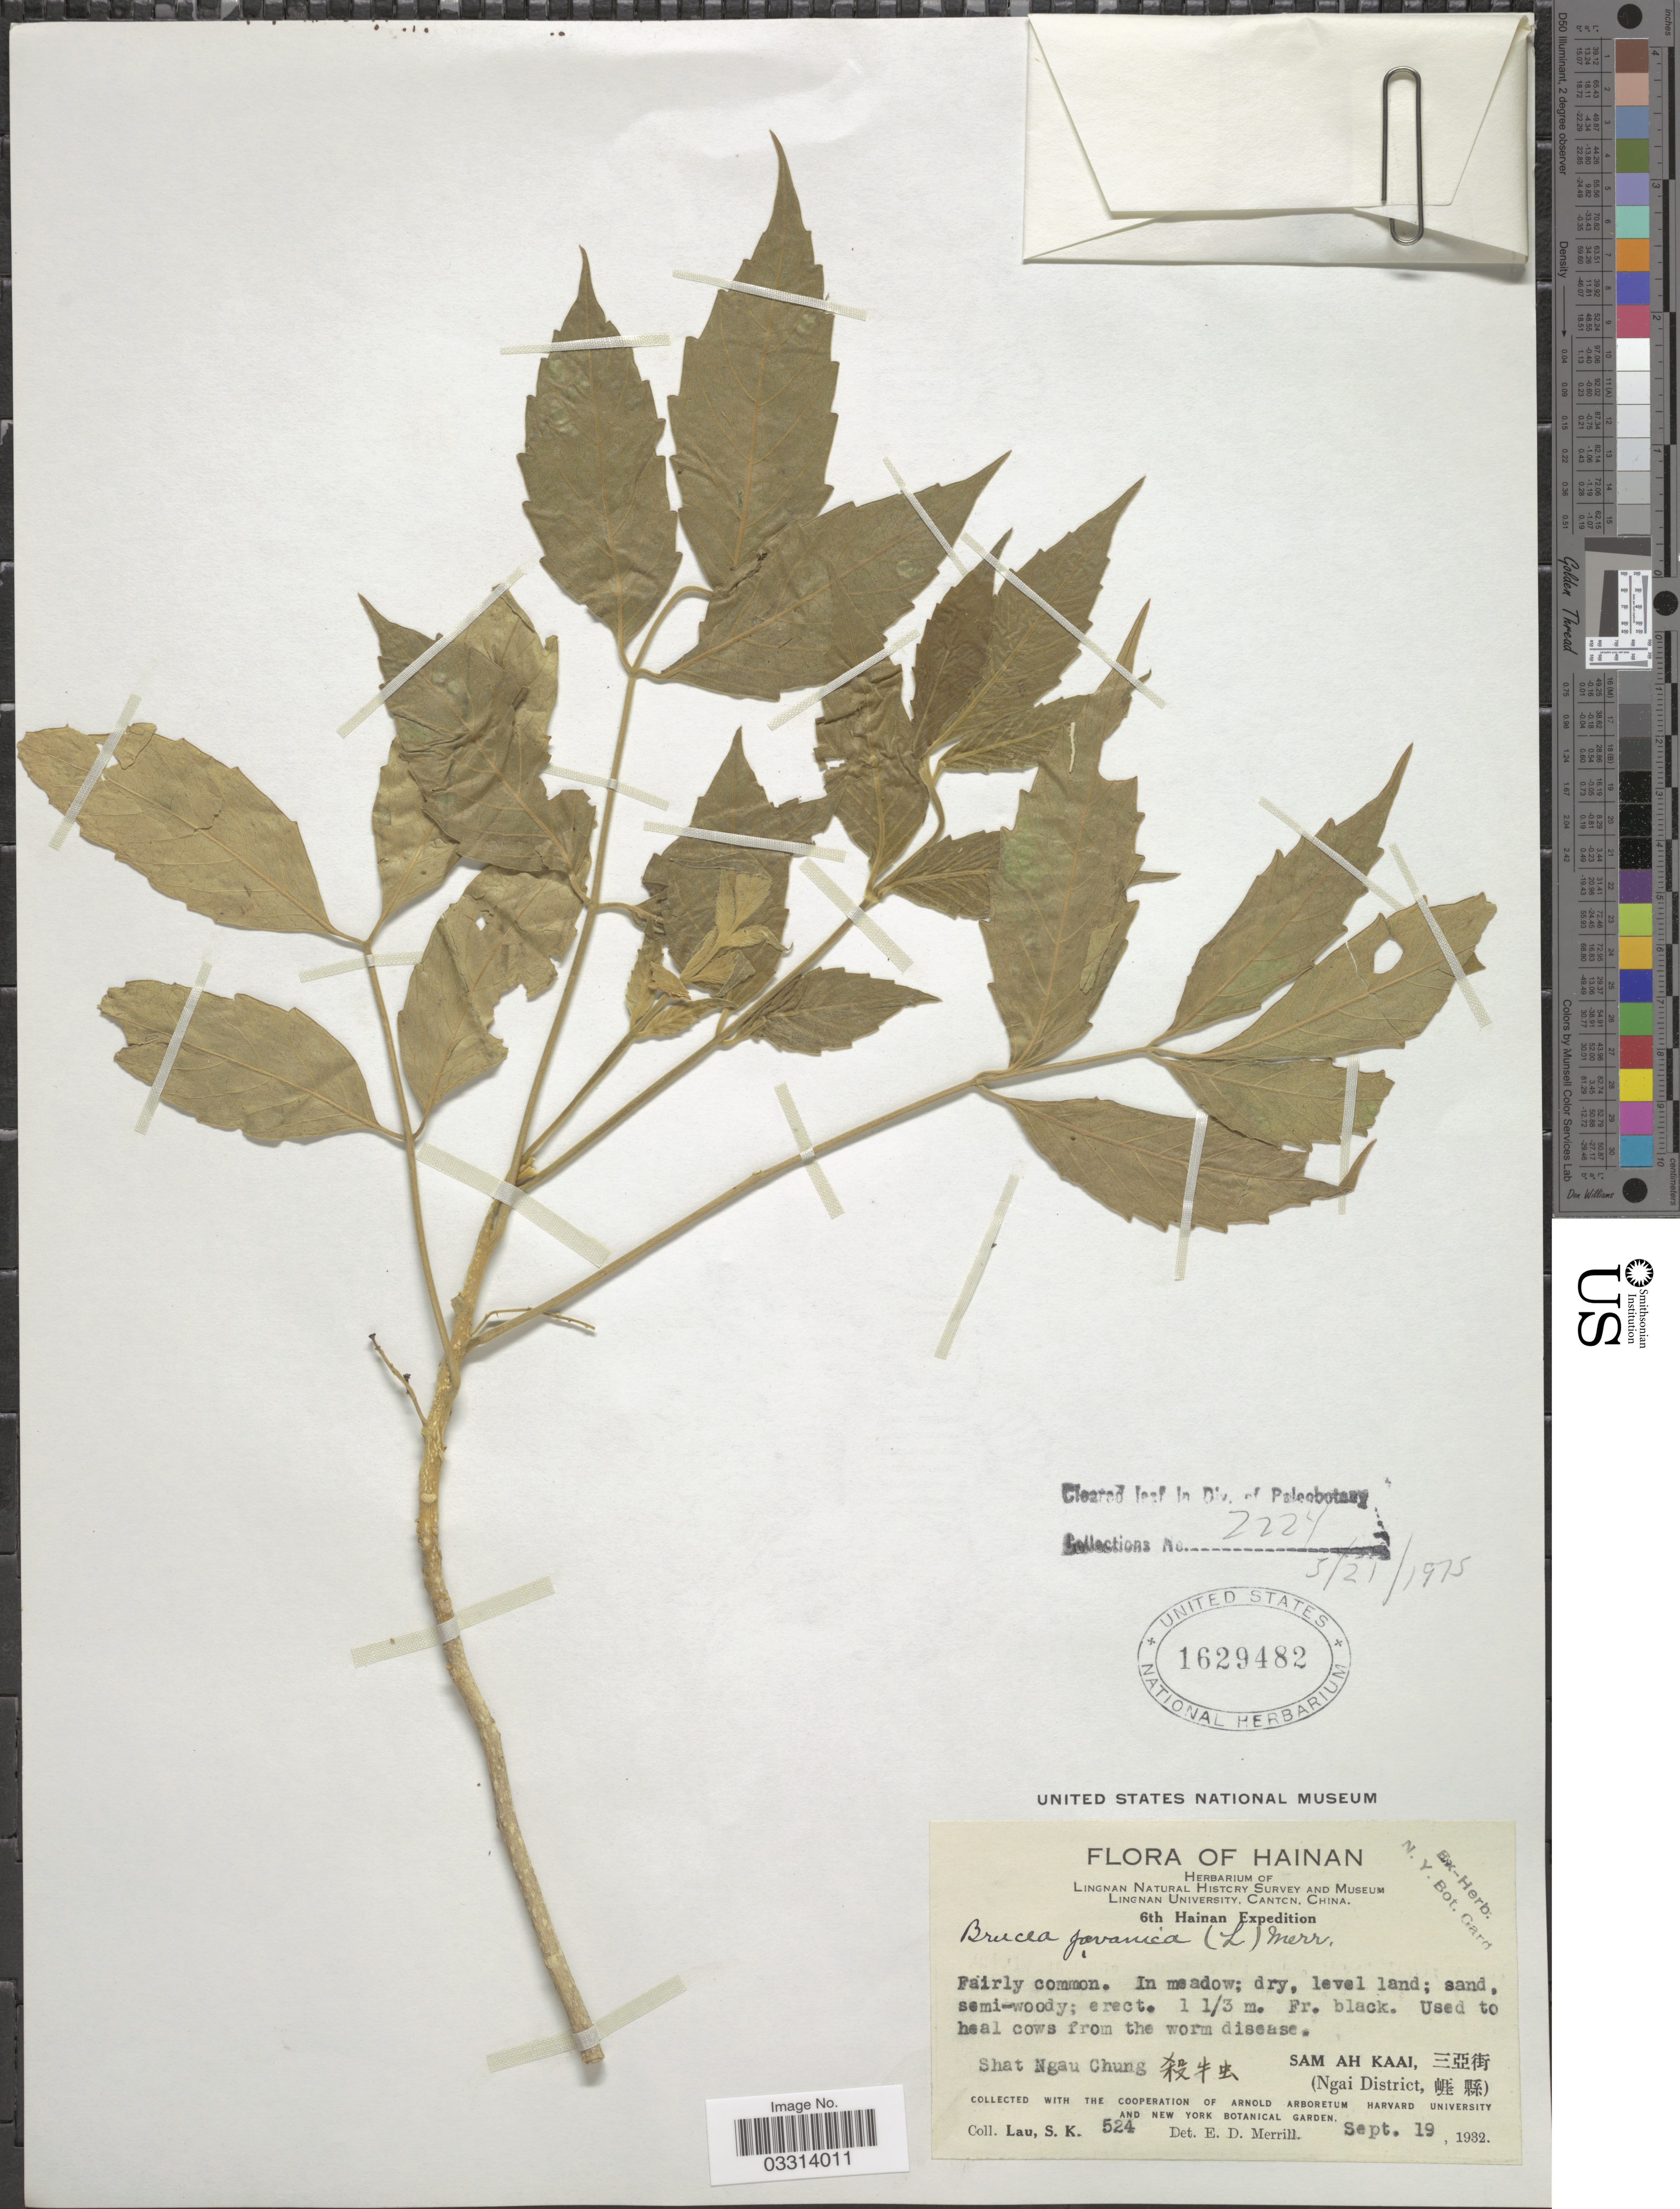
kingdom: Plantae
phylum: Tracheophyta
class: Magnoliopsida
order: Sapindales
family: Simaroubaceae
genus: Brucea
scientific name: Brucea javanica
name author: (L.) Merr.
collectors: S. K. Lau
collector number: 524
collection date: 1932-09-19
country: China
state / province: Hainan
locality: Shat Ngau Chung. Sam Ah Kaai. (Ngai District).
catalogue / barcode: US 1629482